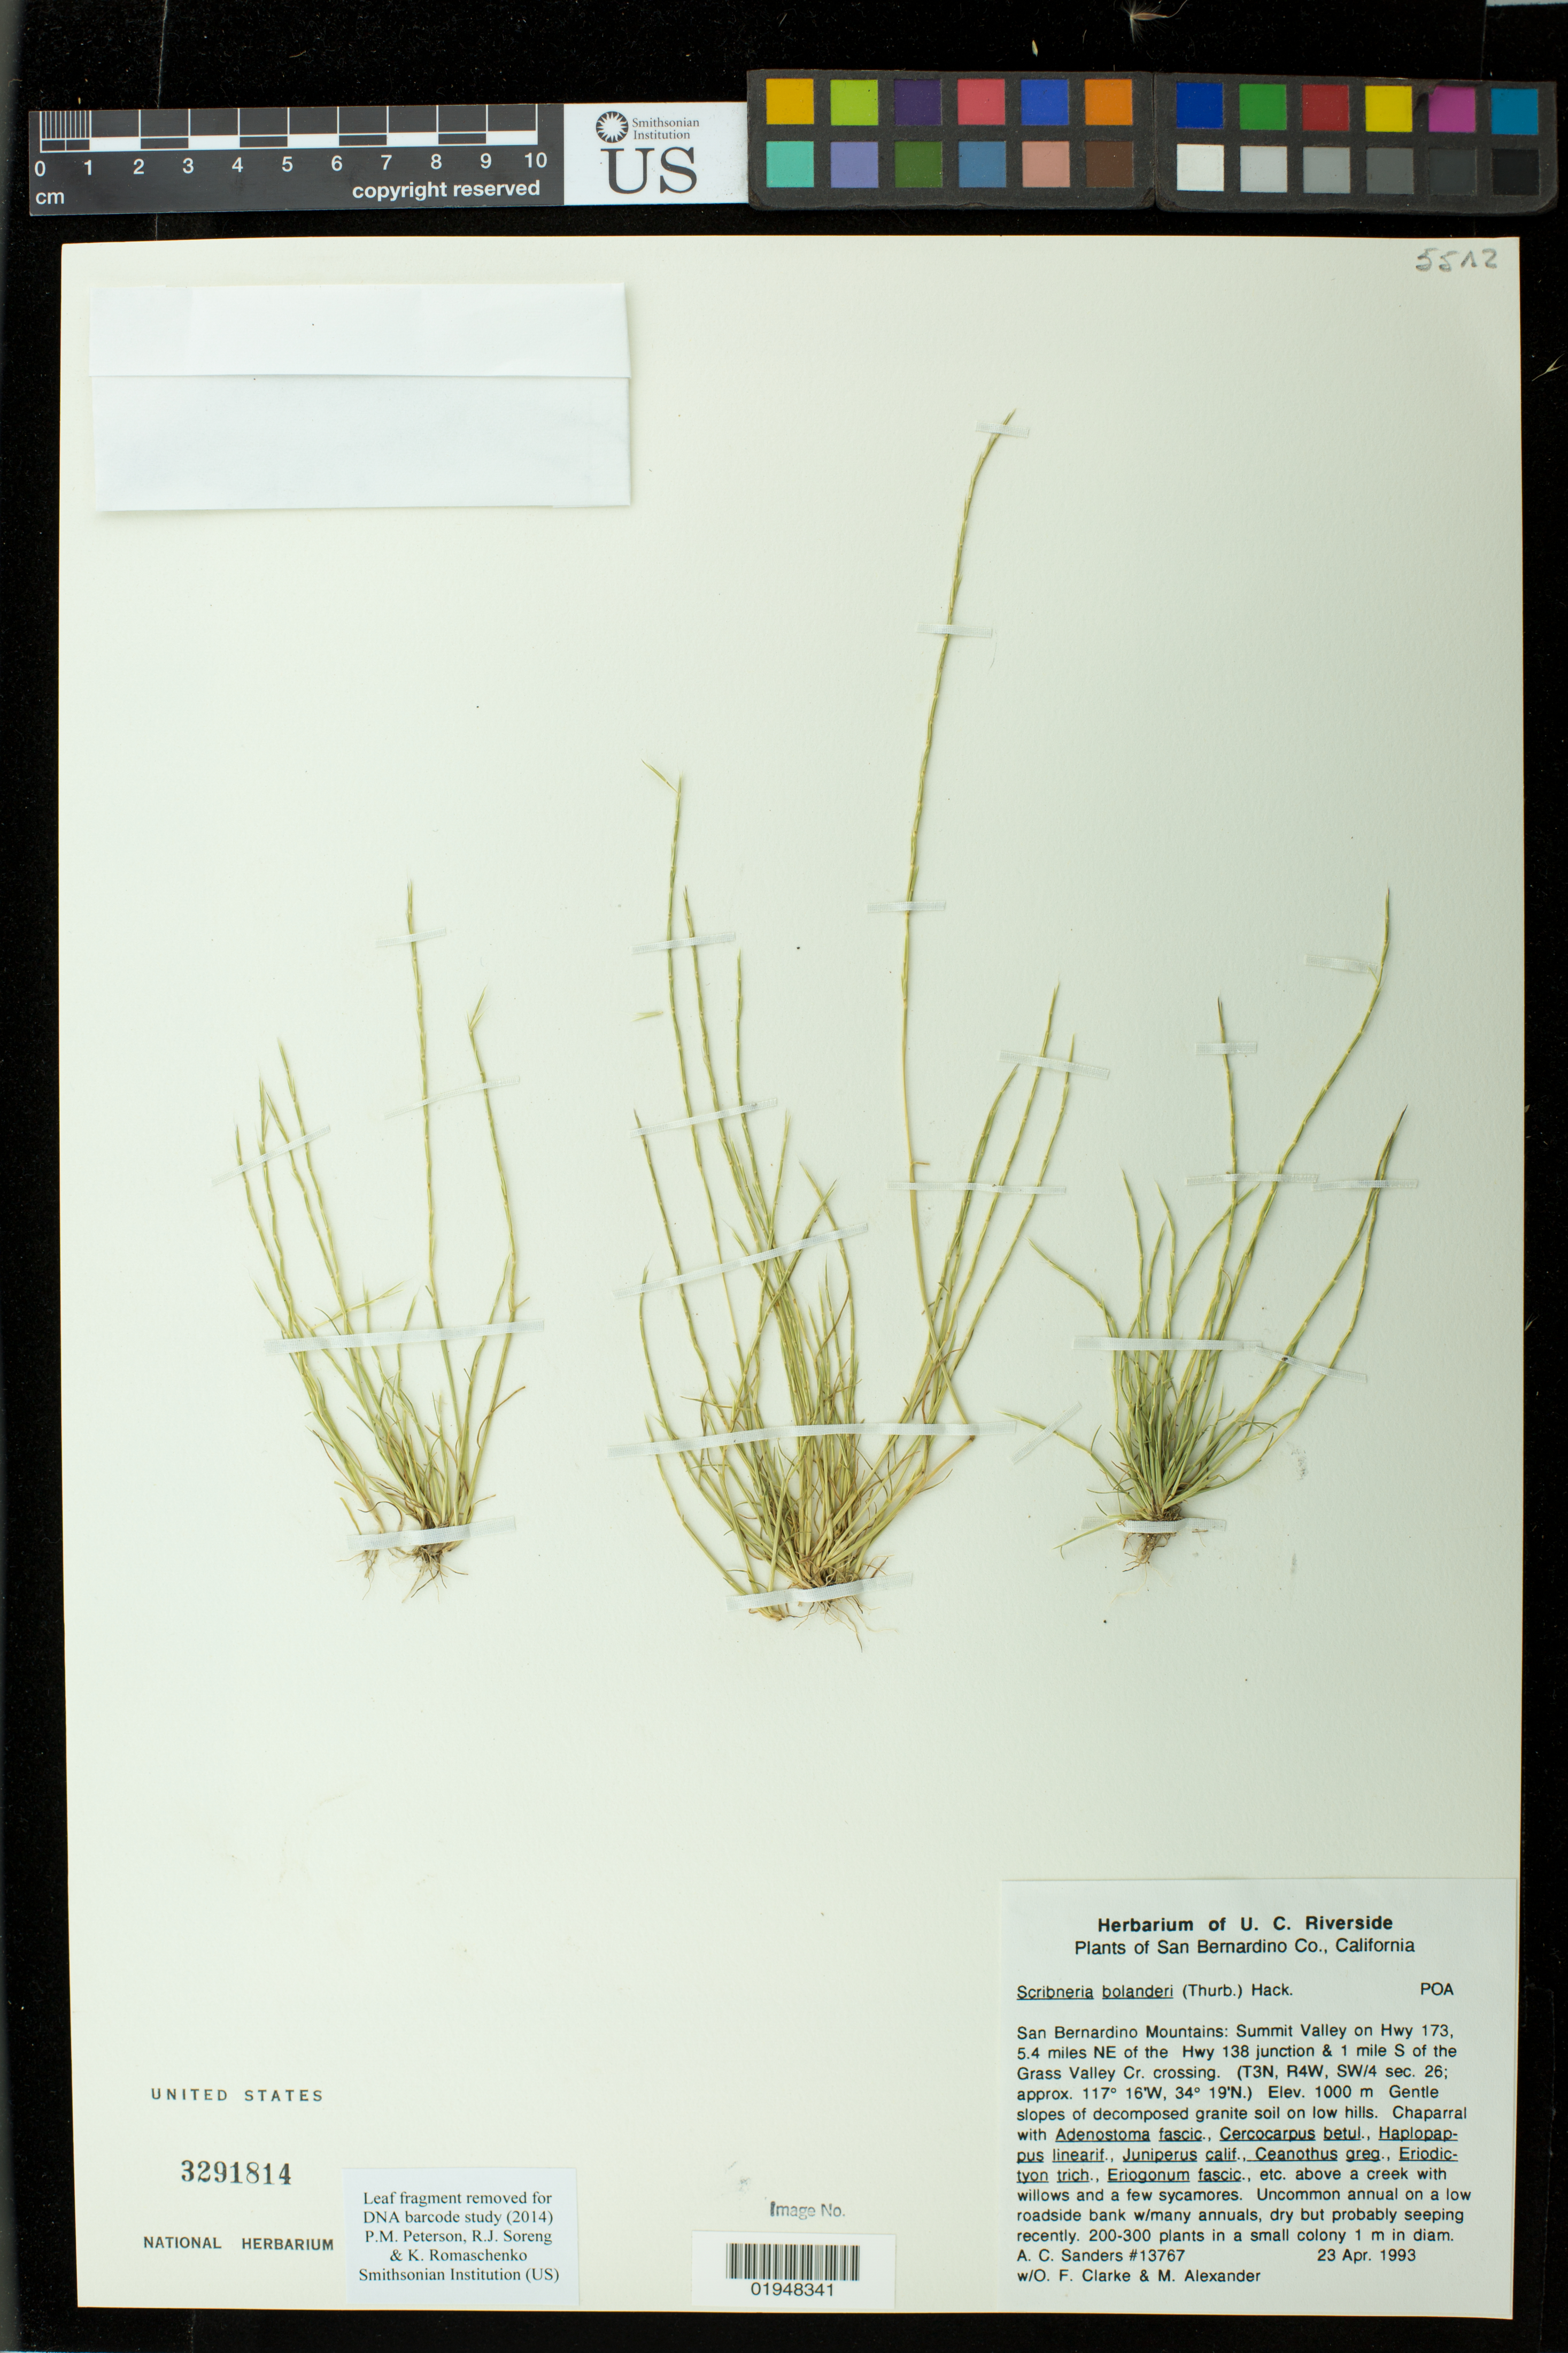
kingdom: Plantae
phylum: Tracheophyta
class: Liliopsida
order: Poales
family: Poaceae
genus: Scribneria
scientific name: Scribneria bolanderi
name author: (Thurb.) Hack.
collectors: A. Sanders, O. F. Clarke & M. Alexander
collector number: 13767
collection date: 1993-04-23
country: United States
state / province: California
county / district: San Bernardino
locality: San Bernardino Mountains: Summit Valley on Hwy 173, 5.4 miles NE of the Hwy 138 junction & 1 mile S of the Grass Valley Cr. crossing. (T3N, R4W, SW/4 sec. 26)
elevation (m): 1000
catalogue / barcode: US 3291814